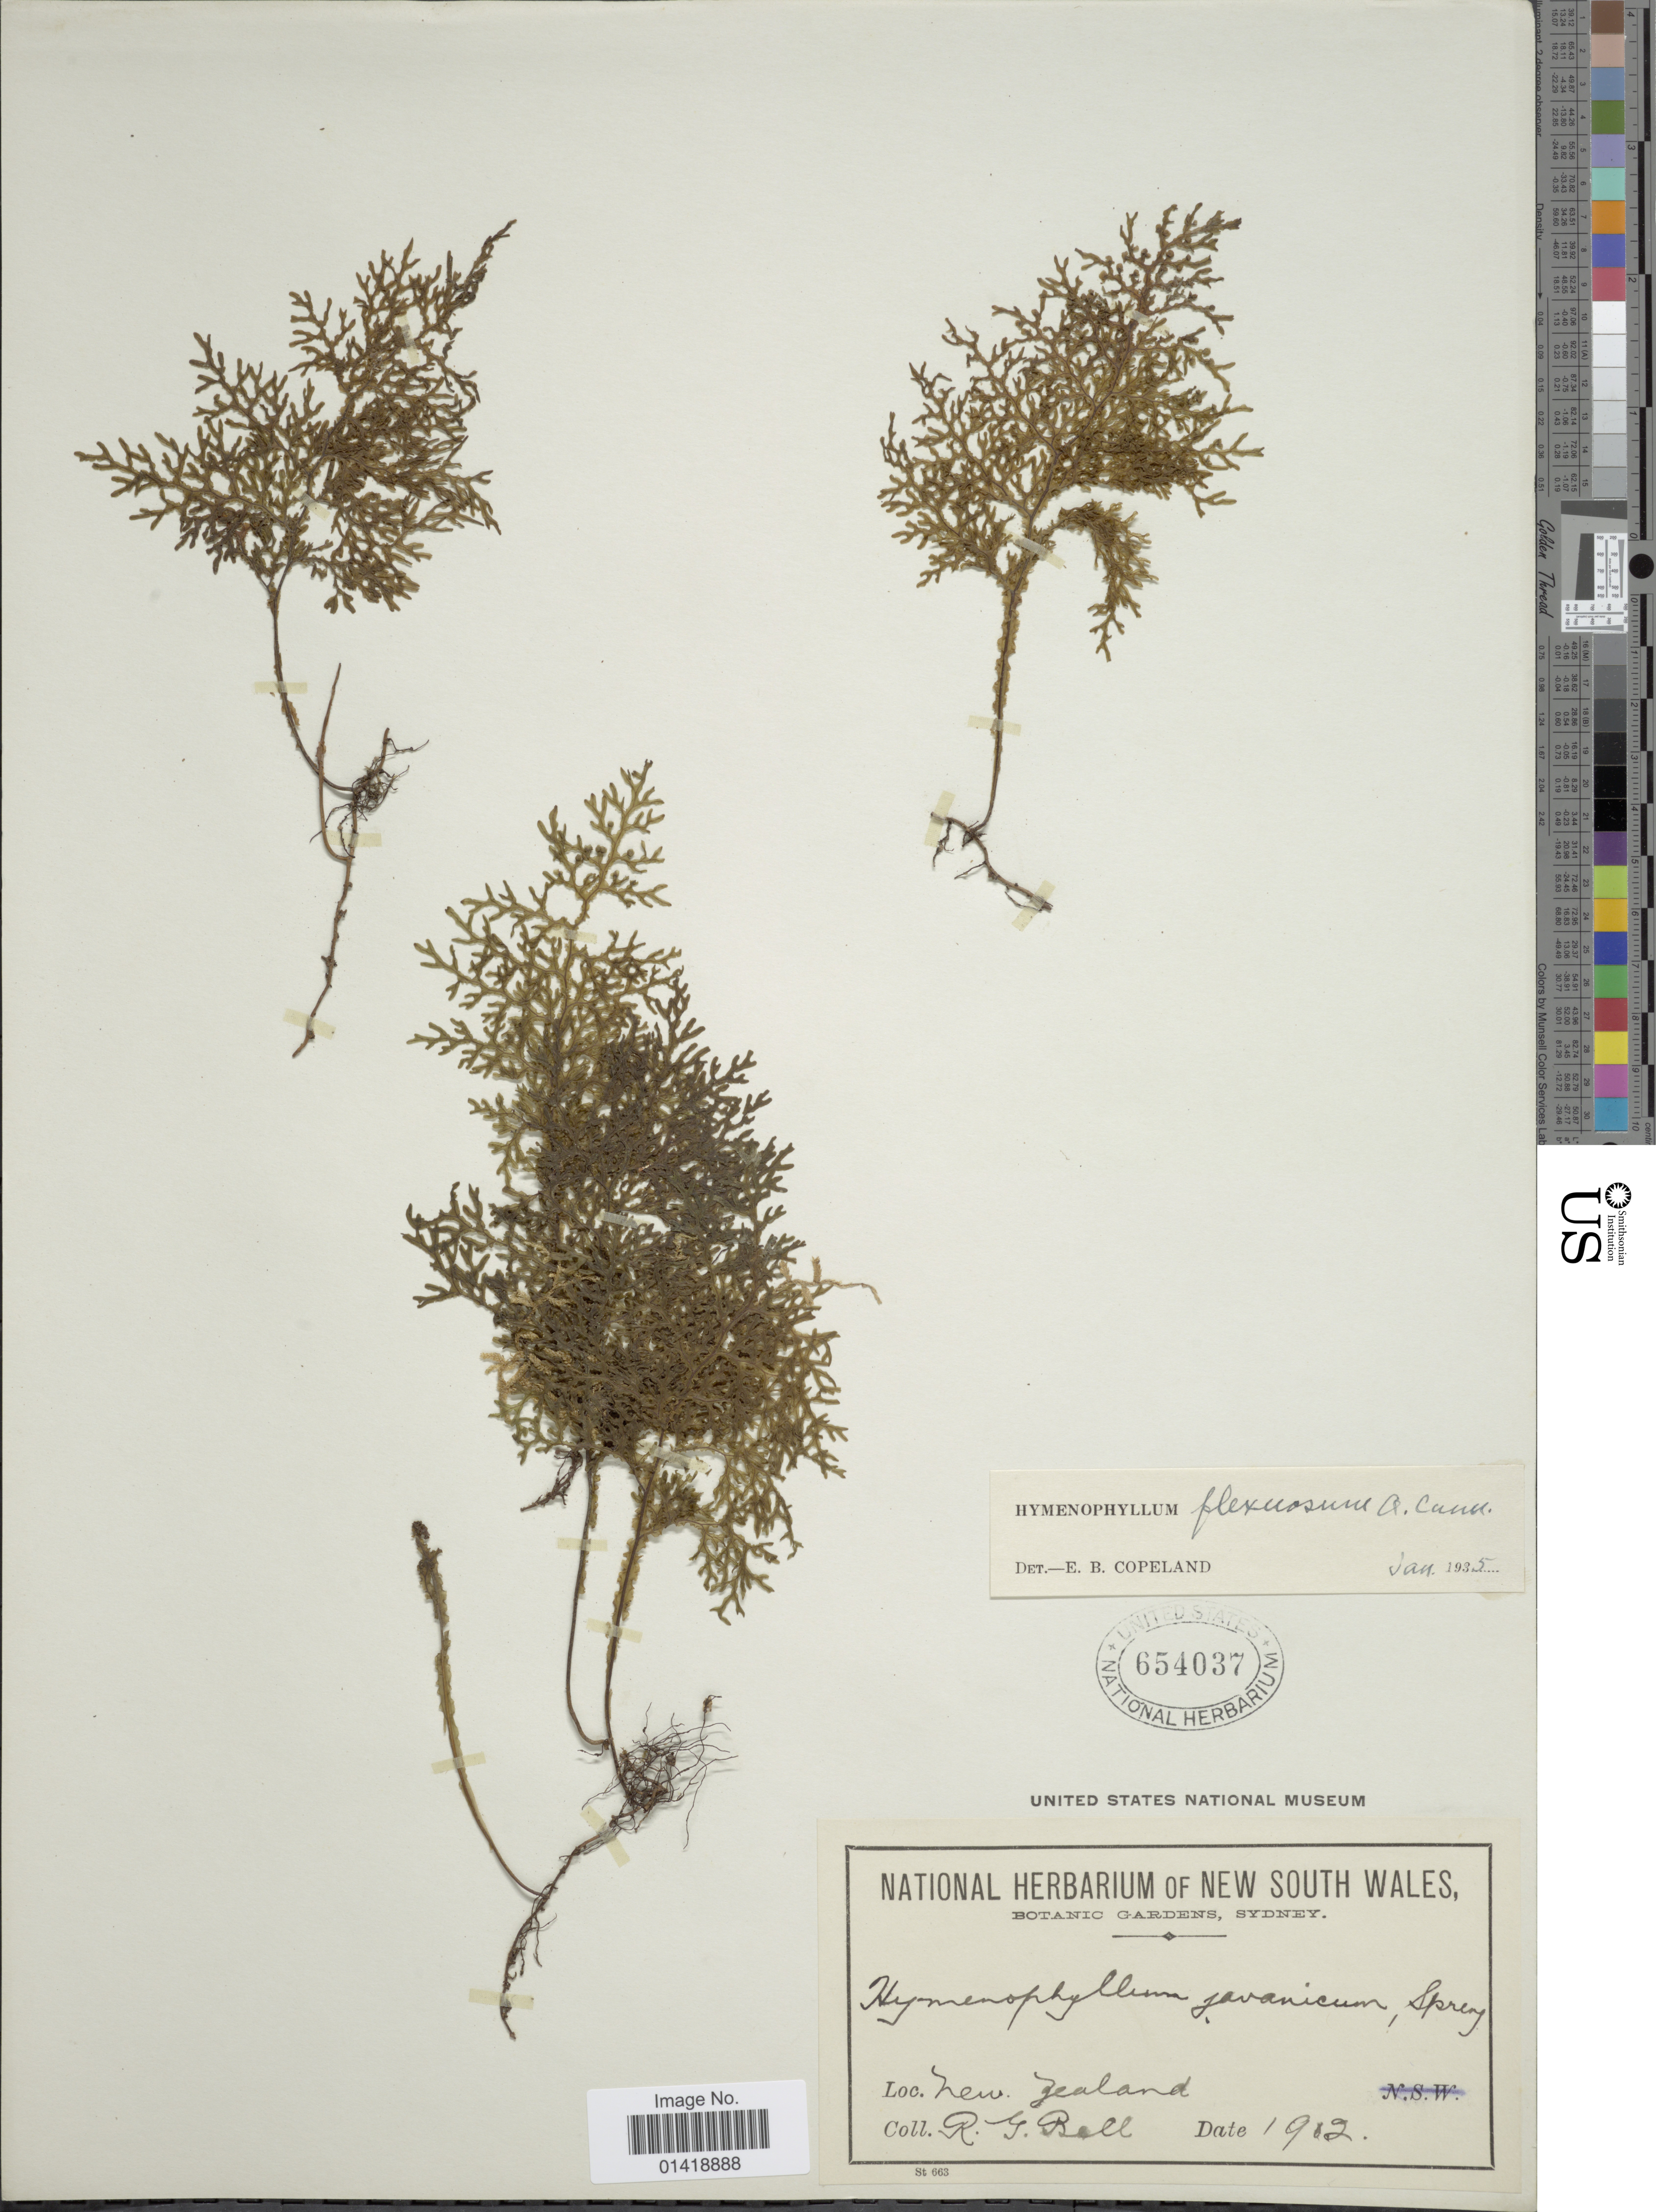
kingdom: Plantae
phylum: Tracheophyta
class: Polypodiopsida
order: Hymenophyllales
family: Hymenophyllaceae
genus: Hymenophyllum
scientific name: Hymenophyllum flexuosum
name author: A. Cunn.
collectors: R. H. Ball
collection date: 1912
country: New Zealand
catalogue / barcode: US 654037